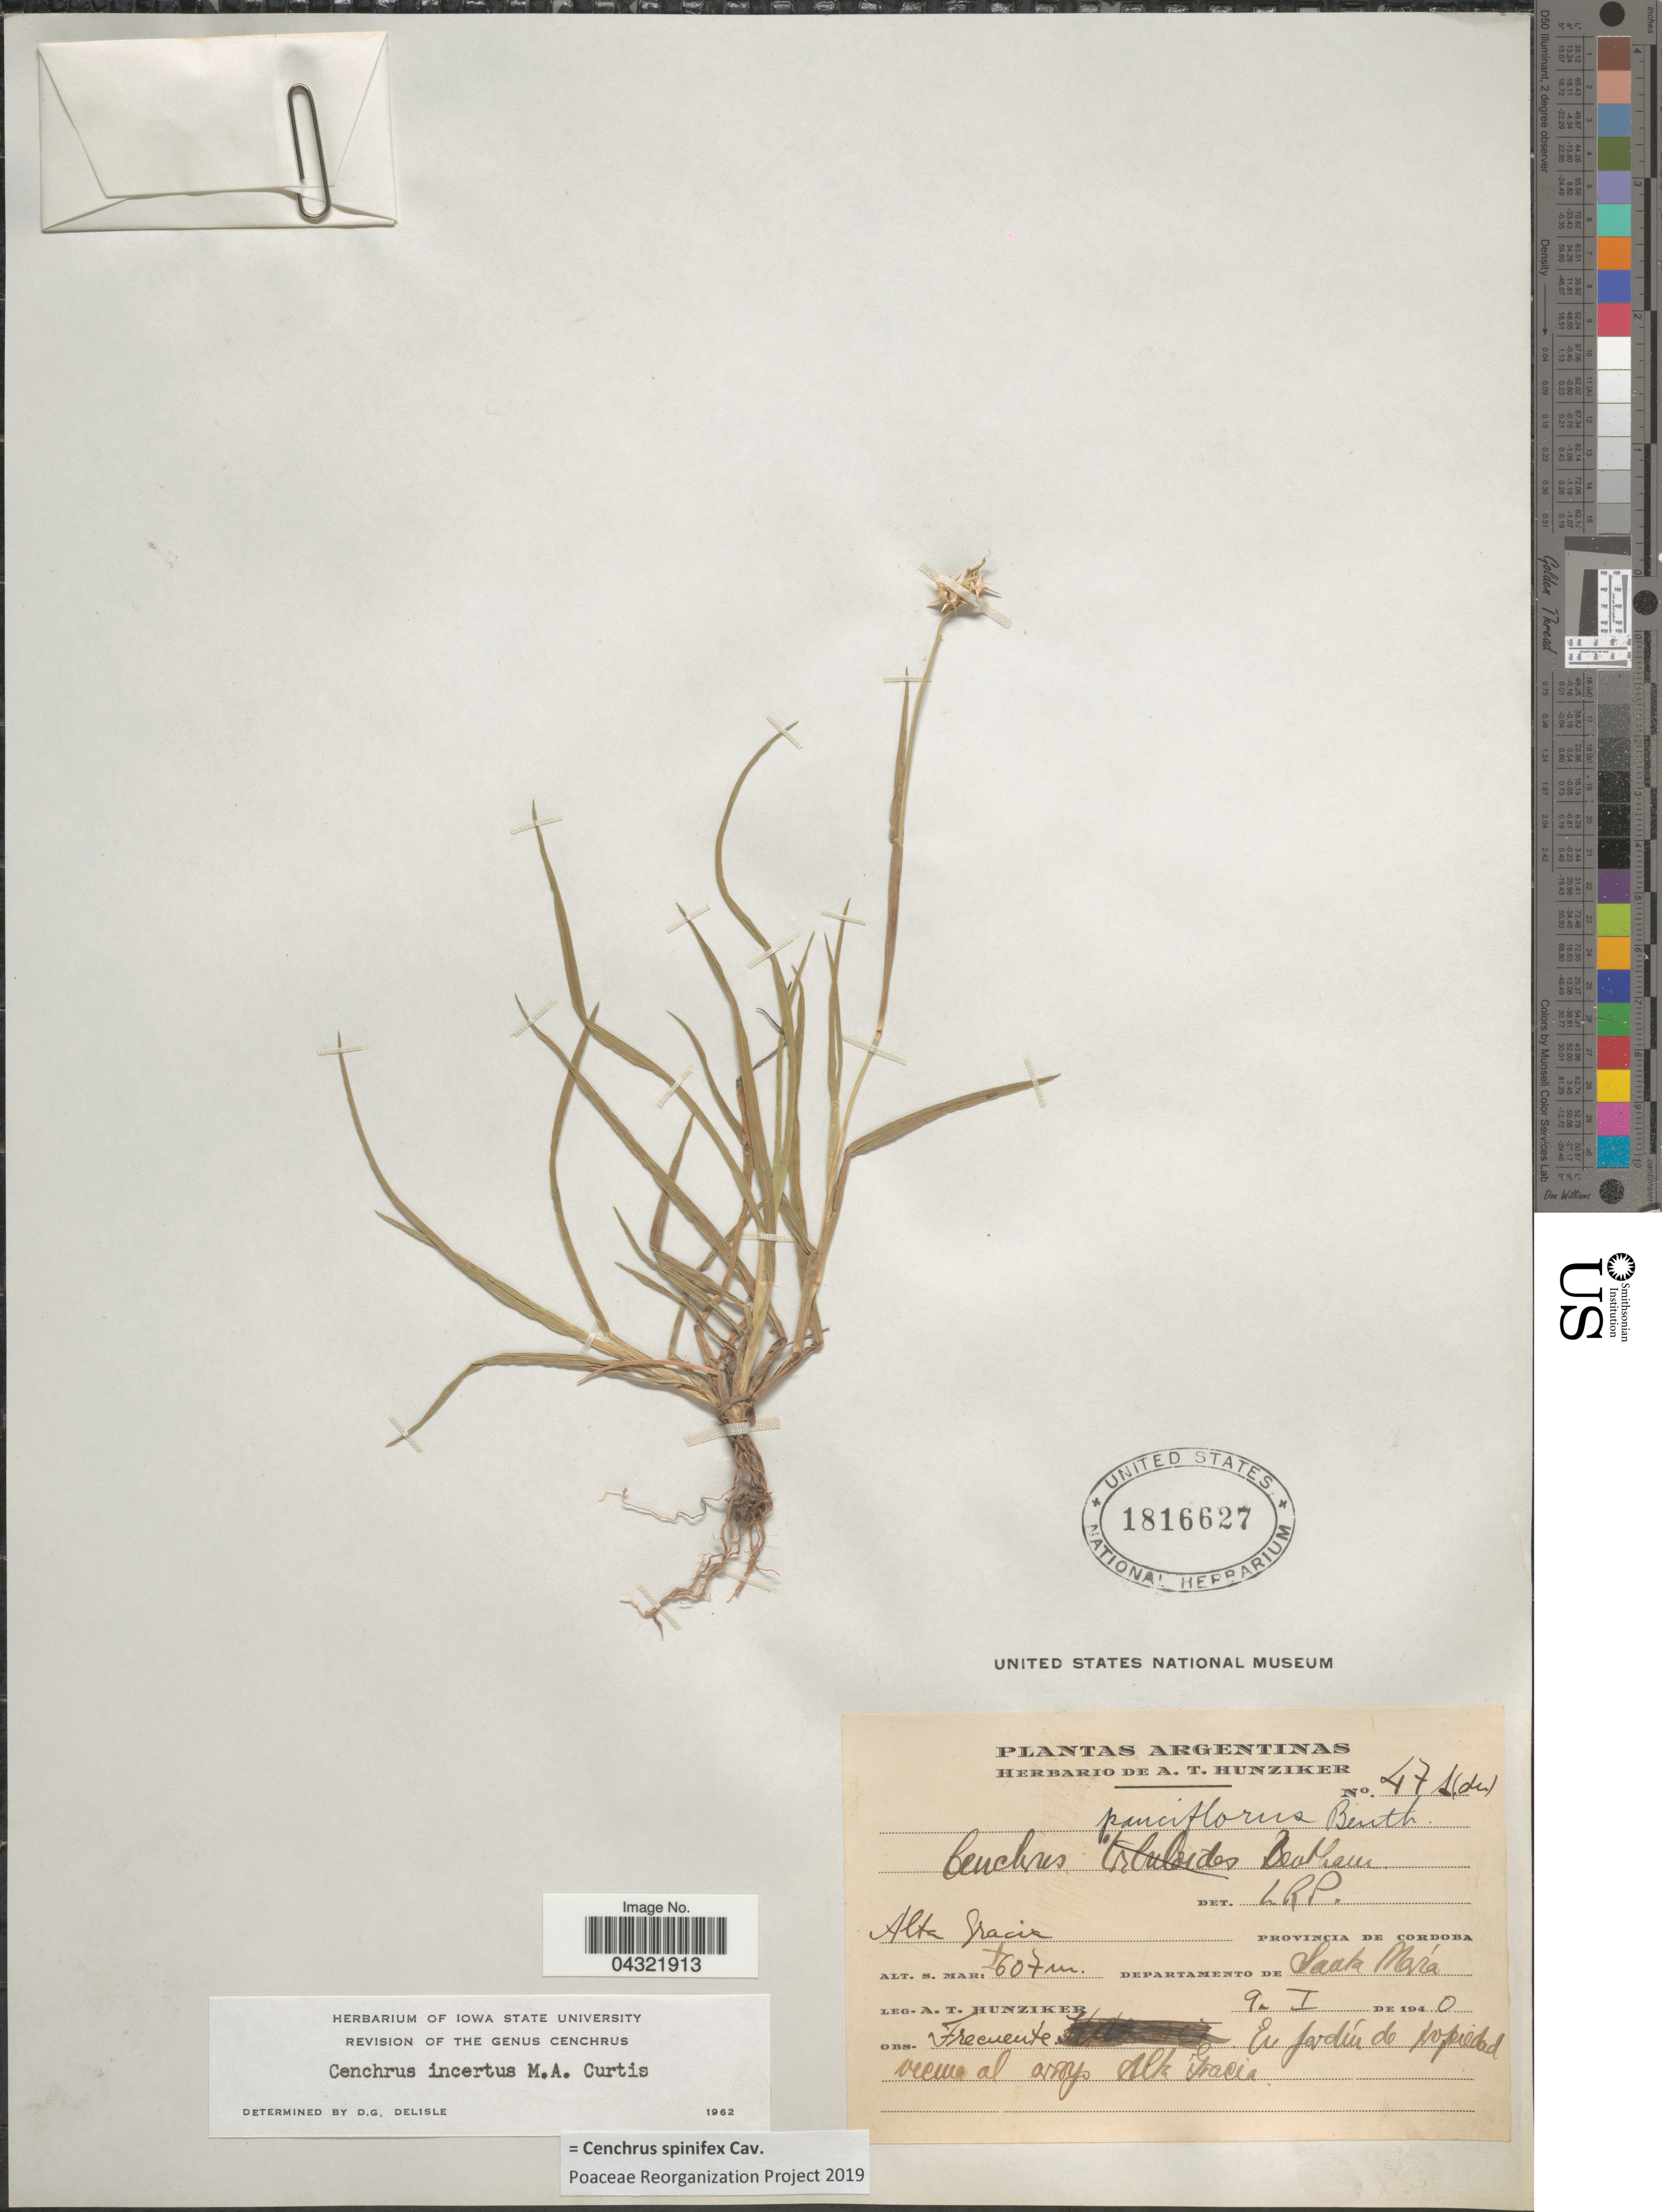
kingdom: Plantae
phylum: Tracheophyta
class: Liliopsida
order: Poales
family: Poaceae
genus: Cenchrus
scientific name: Cenchrus spinifex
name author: Cav.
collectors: A. T. Hunziker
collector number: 471(des*)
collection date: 1940-01-09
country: Argentina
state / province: Cordoba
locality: Alta Gracia. Departamento de Santa María.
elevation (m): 607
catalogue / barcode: US 1816627